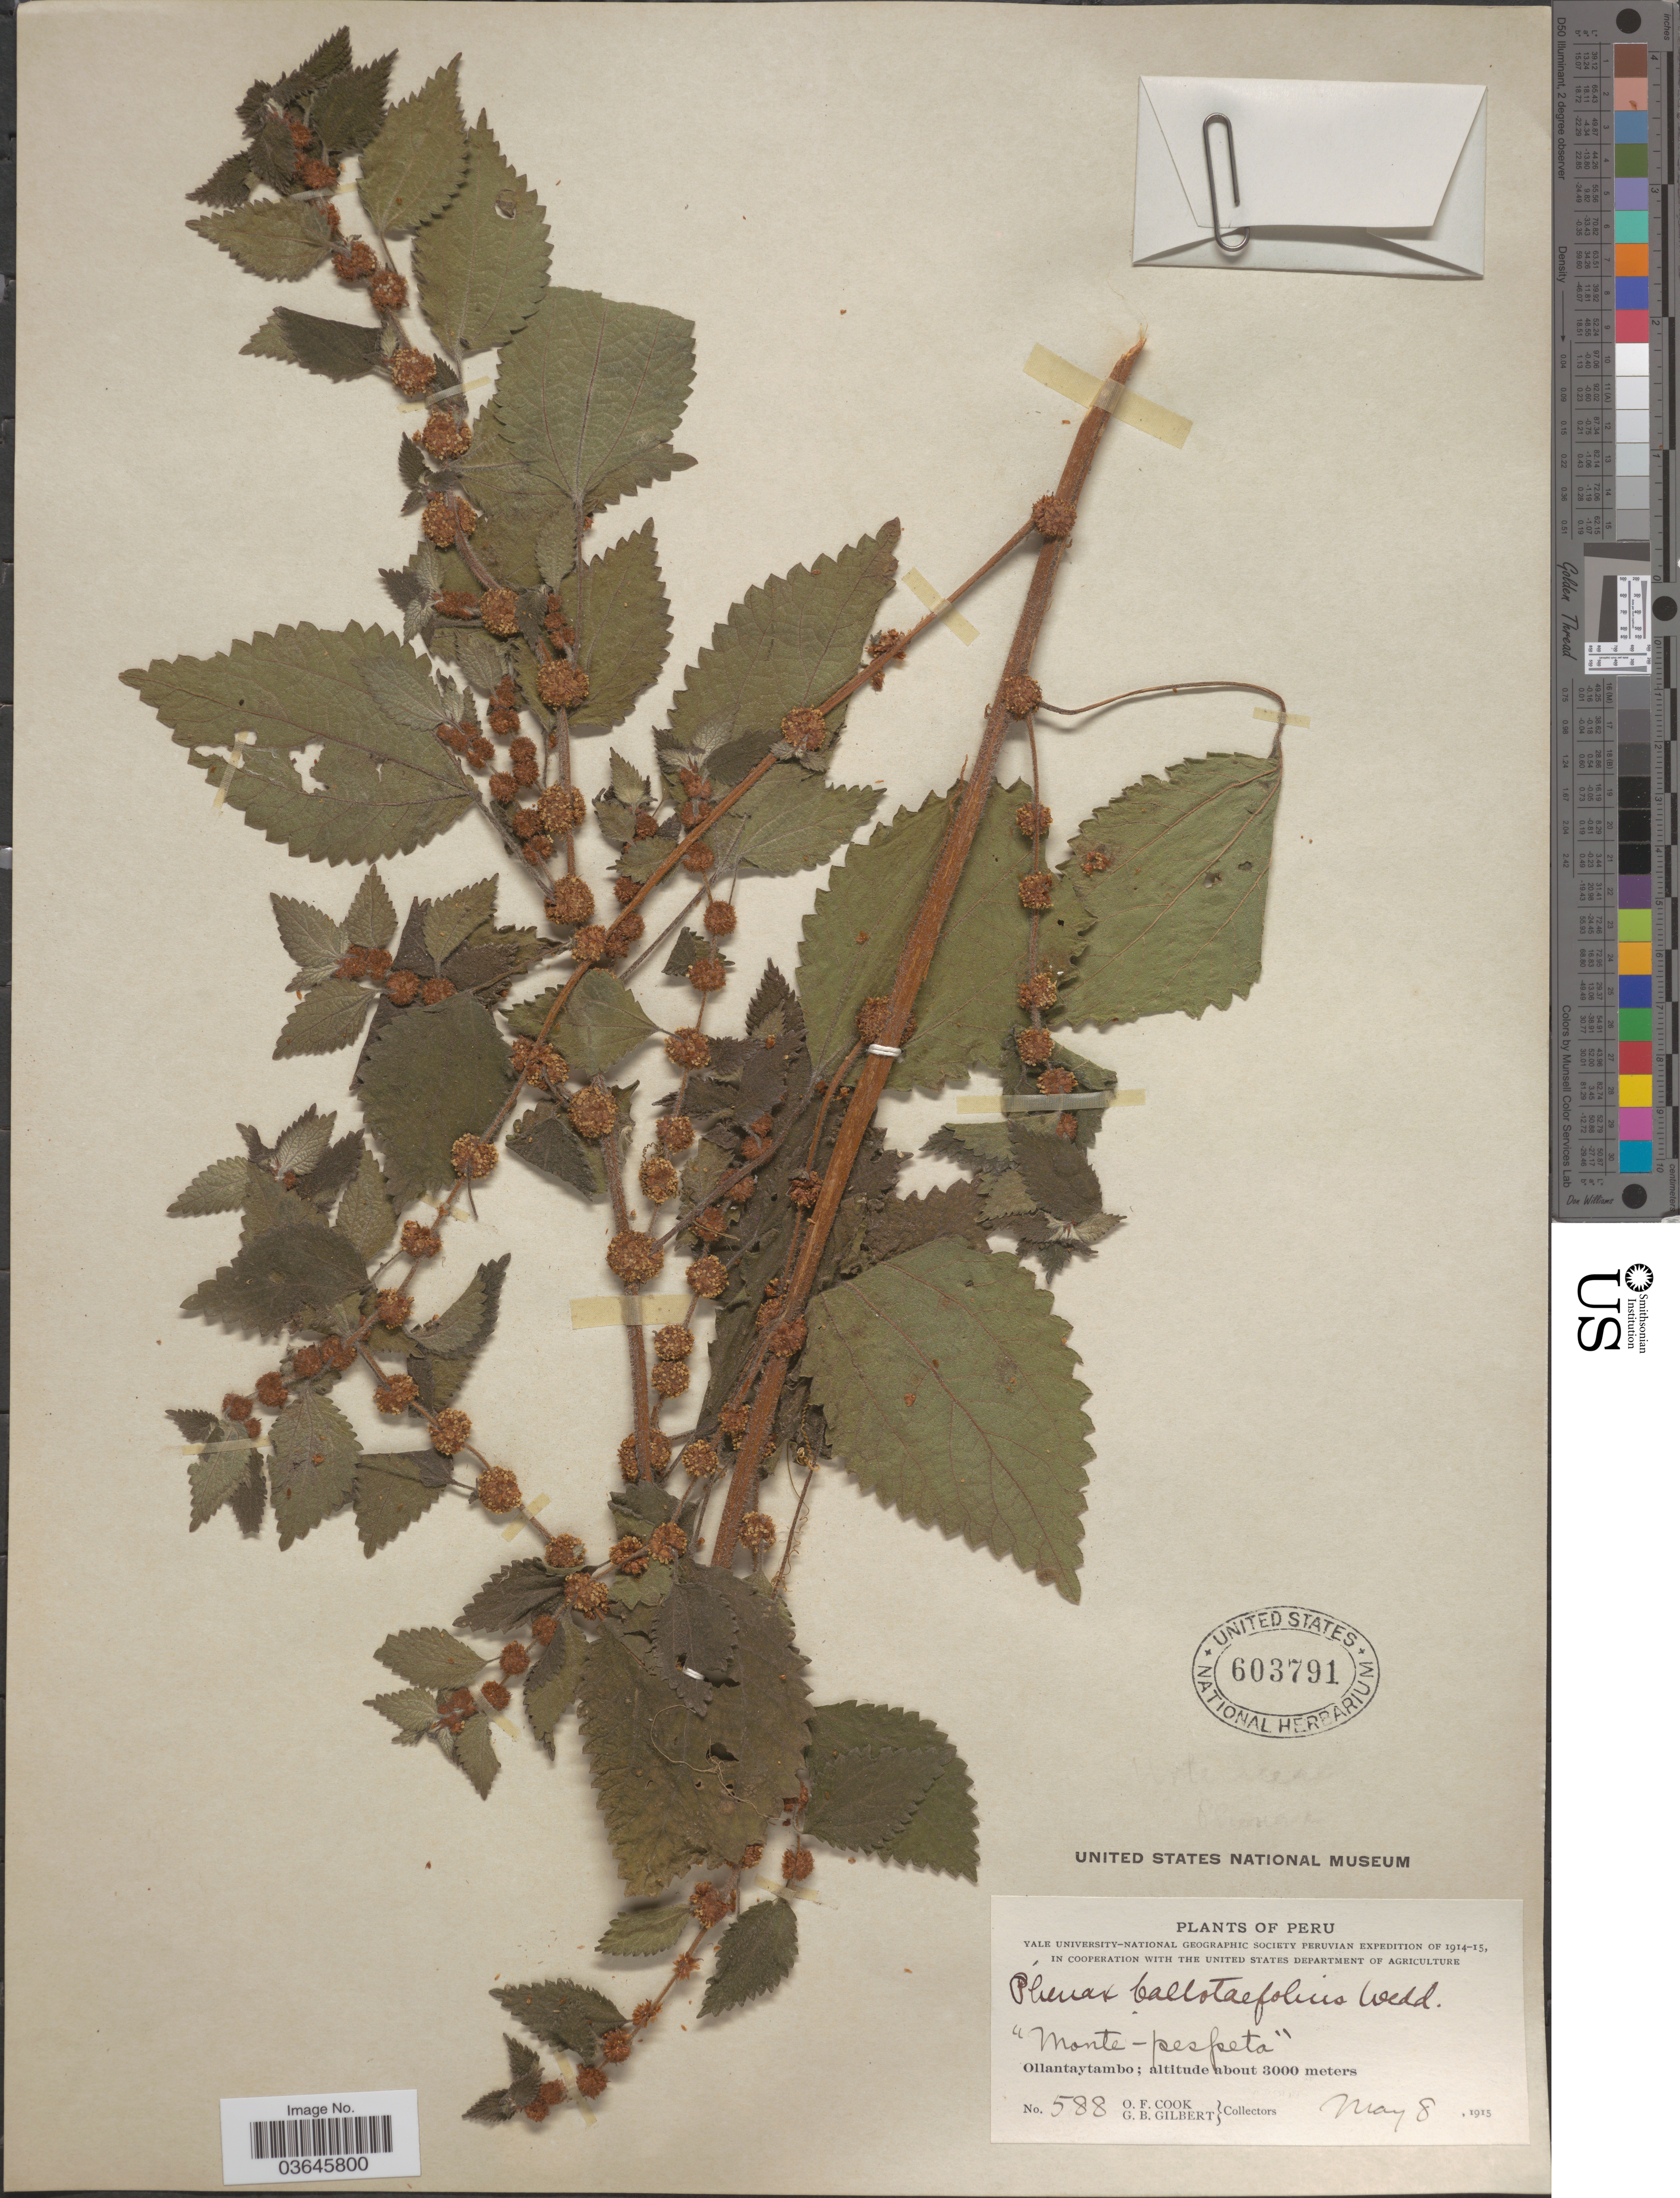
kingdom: Plantae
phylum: Tracheophyta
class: Magnoliopsida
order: Rosales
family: Urticaceae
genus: Phenax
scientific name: Phenax ballotaefolius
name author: (Kunth) Wedd.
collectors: O. F. Cook & G. B. Gilbert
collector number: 588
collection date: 1915-05-08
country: Peru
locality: Monte - pespeta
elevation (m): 3000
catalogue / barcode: US 603791